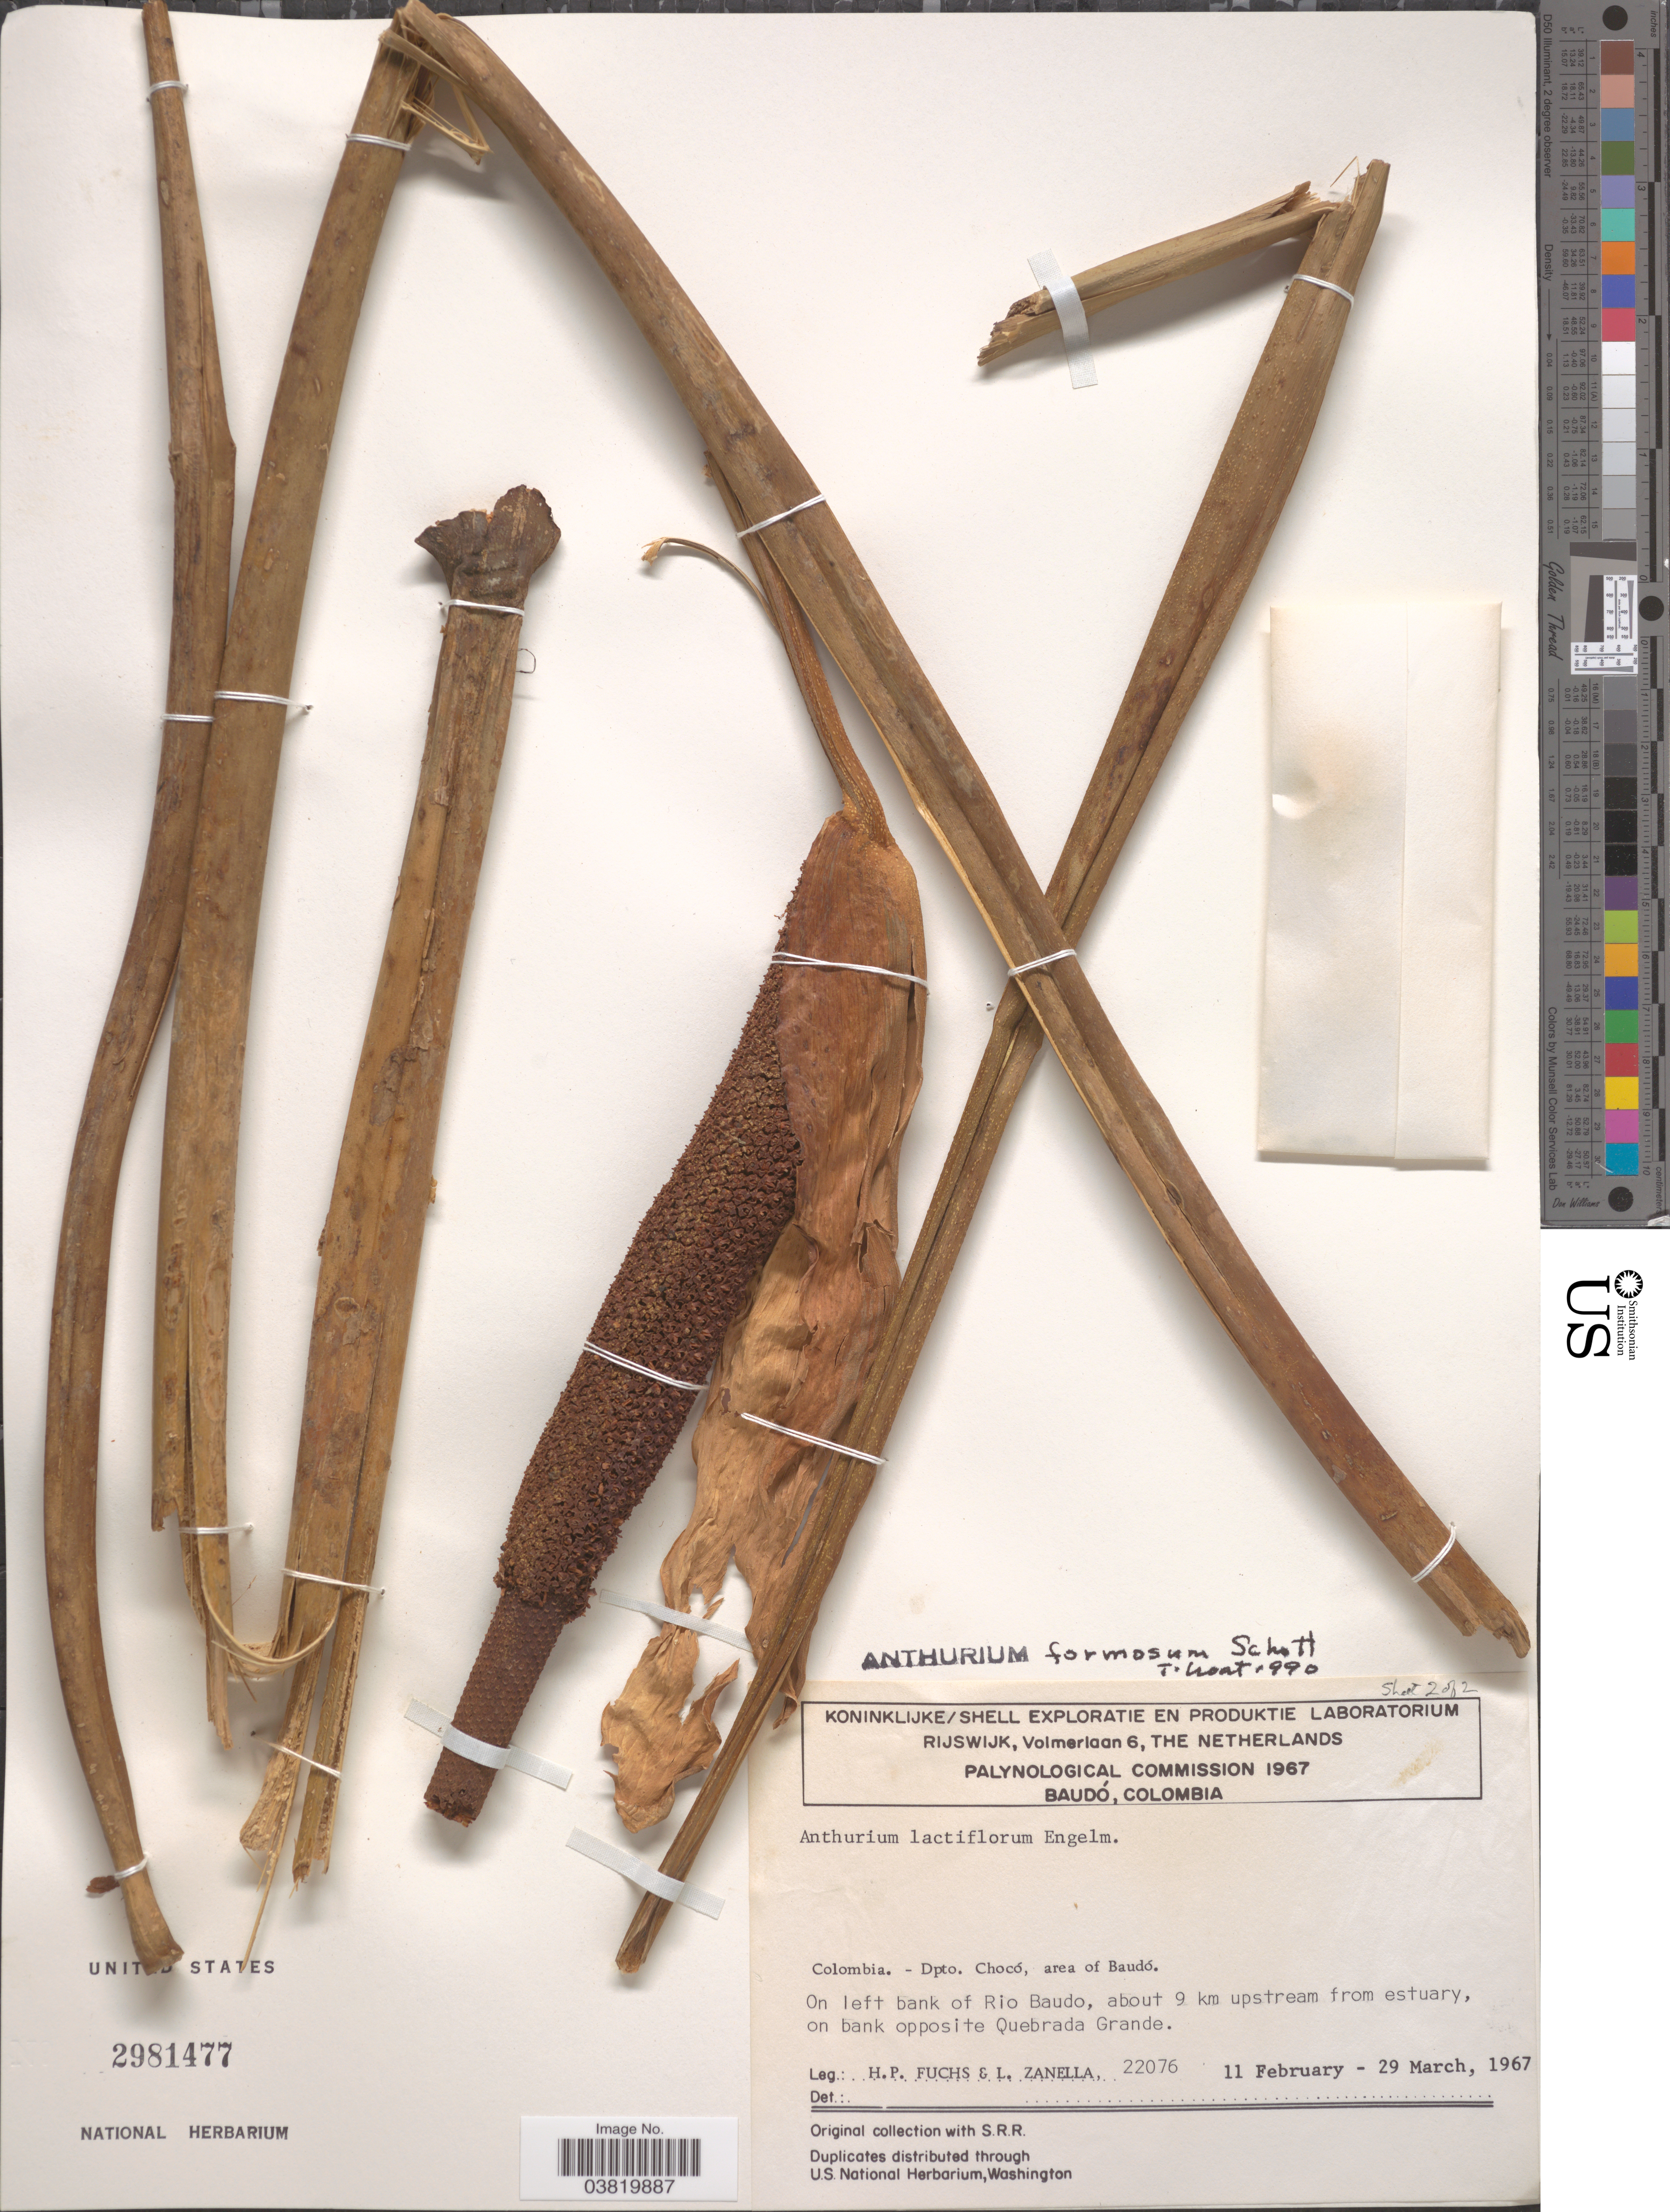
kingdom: Plantae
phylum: Tracheophyta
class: Liliopsida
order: Alismatales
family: Araceae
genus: Anthurium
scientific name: Anthurium formosum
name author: Schott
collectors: H. P. Fuchs & L. Zanella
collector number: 22076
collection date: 1967-02-11/1967-03-29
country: Colombia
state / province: Chocó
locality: Dpto. Chocó, area of Baudó. On left bank of Rio Baudo, about 9 km upstream from estuary, on bank opposite Quebrada Grande.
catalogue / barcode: US 2981477